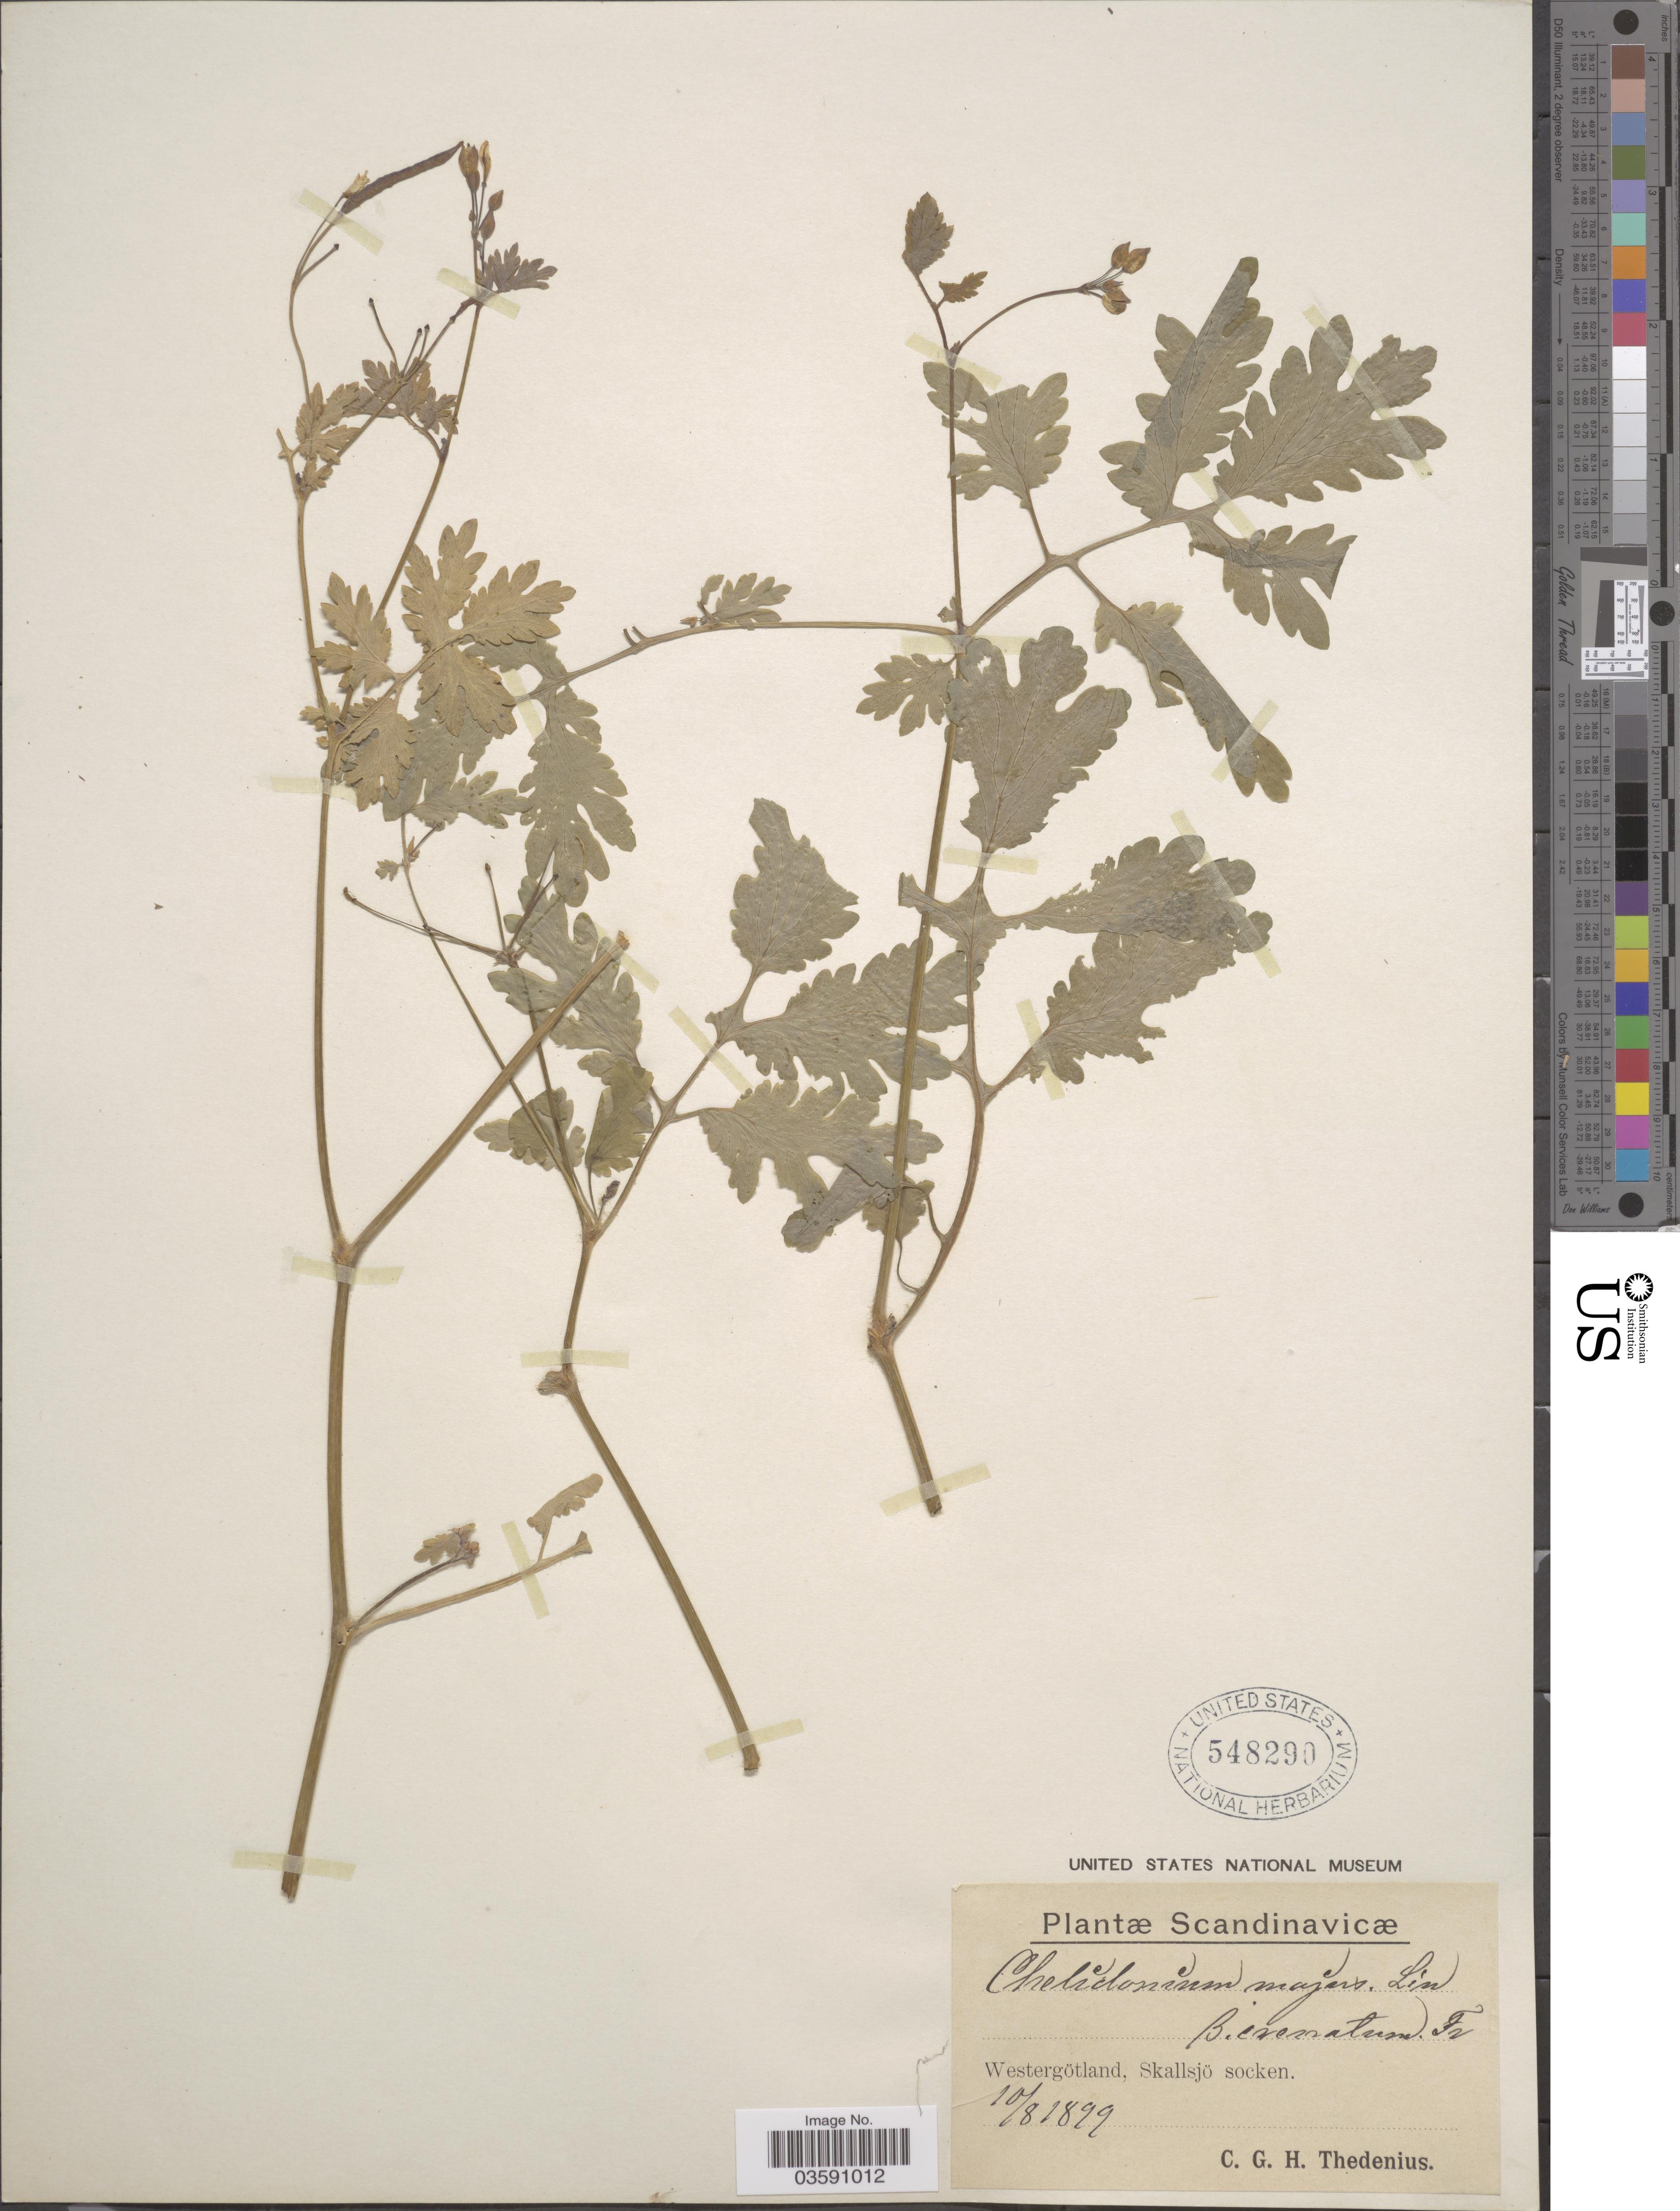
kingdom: Plantae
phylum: Tracheophyta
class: Magnoliopsida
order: Ranunculales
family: Papaveraceae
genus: Chelidonium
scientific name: Chelidonium grandiflorum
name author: DC.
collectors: C. Thedenius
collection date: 1899-08-10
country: Sweden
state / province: Västra Götaland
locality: Scandinavicæ. Westergötland, Skallsjö socken.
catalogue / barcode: US 548290